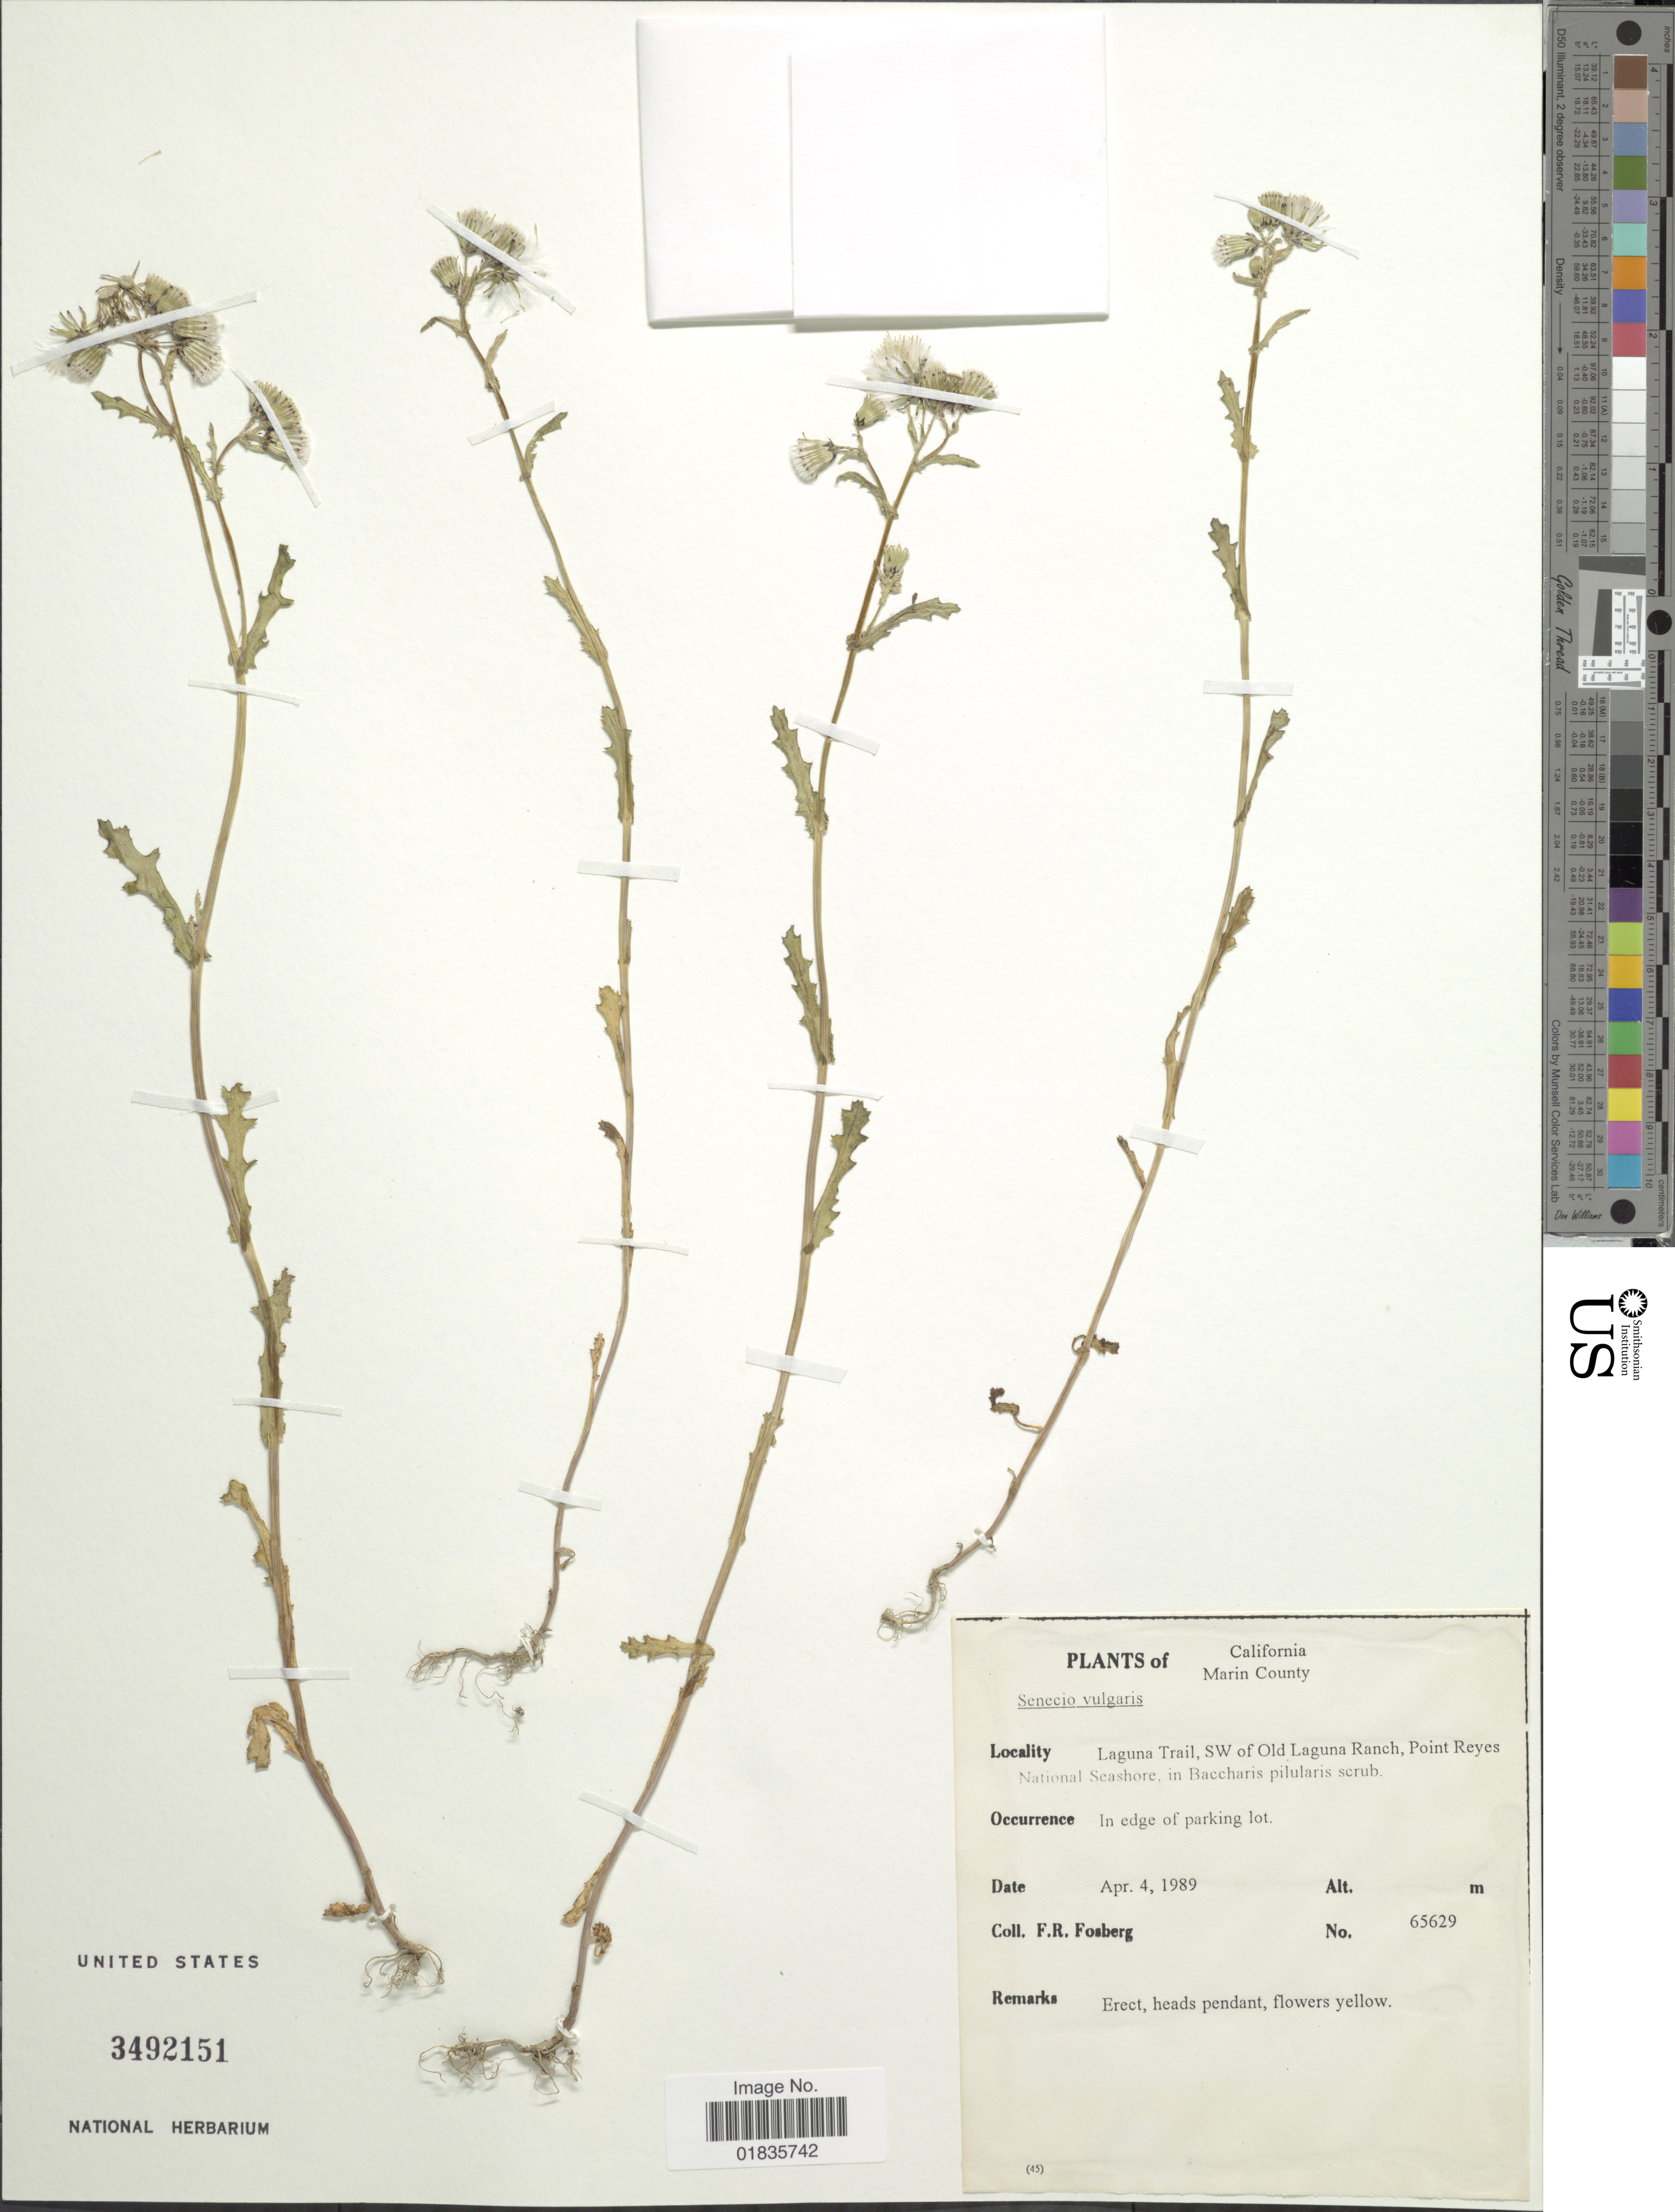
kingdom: Plantae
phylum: Tracheophyta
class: Magnoliopsida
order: Asterales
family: Asteraceae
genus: Senecio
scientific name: Senecio vulgaris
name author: L.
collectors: F. R. Fosberg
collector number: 65629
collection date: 1989-04-04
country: United States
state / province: California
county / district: Marin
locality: Marin County, Laguna Trail, SW of Old Laguna Ranch, Point Reyes National Seashore, in edge of parking lot.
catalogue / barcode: US 3492151